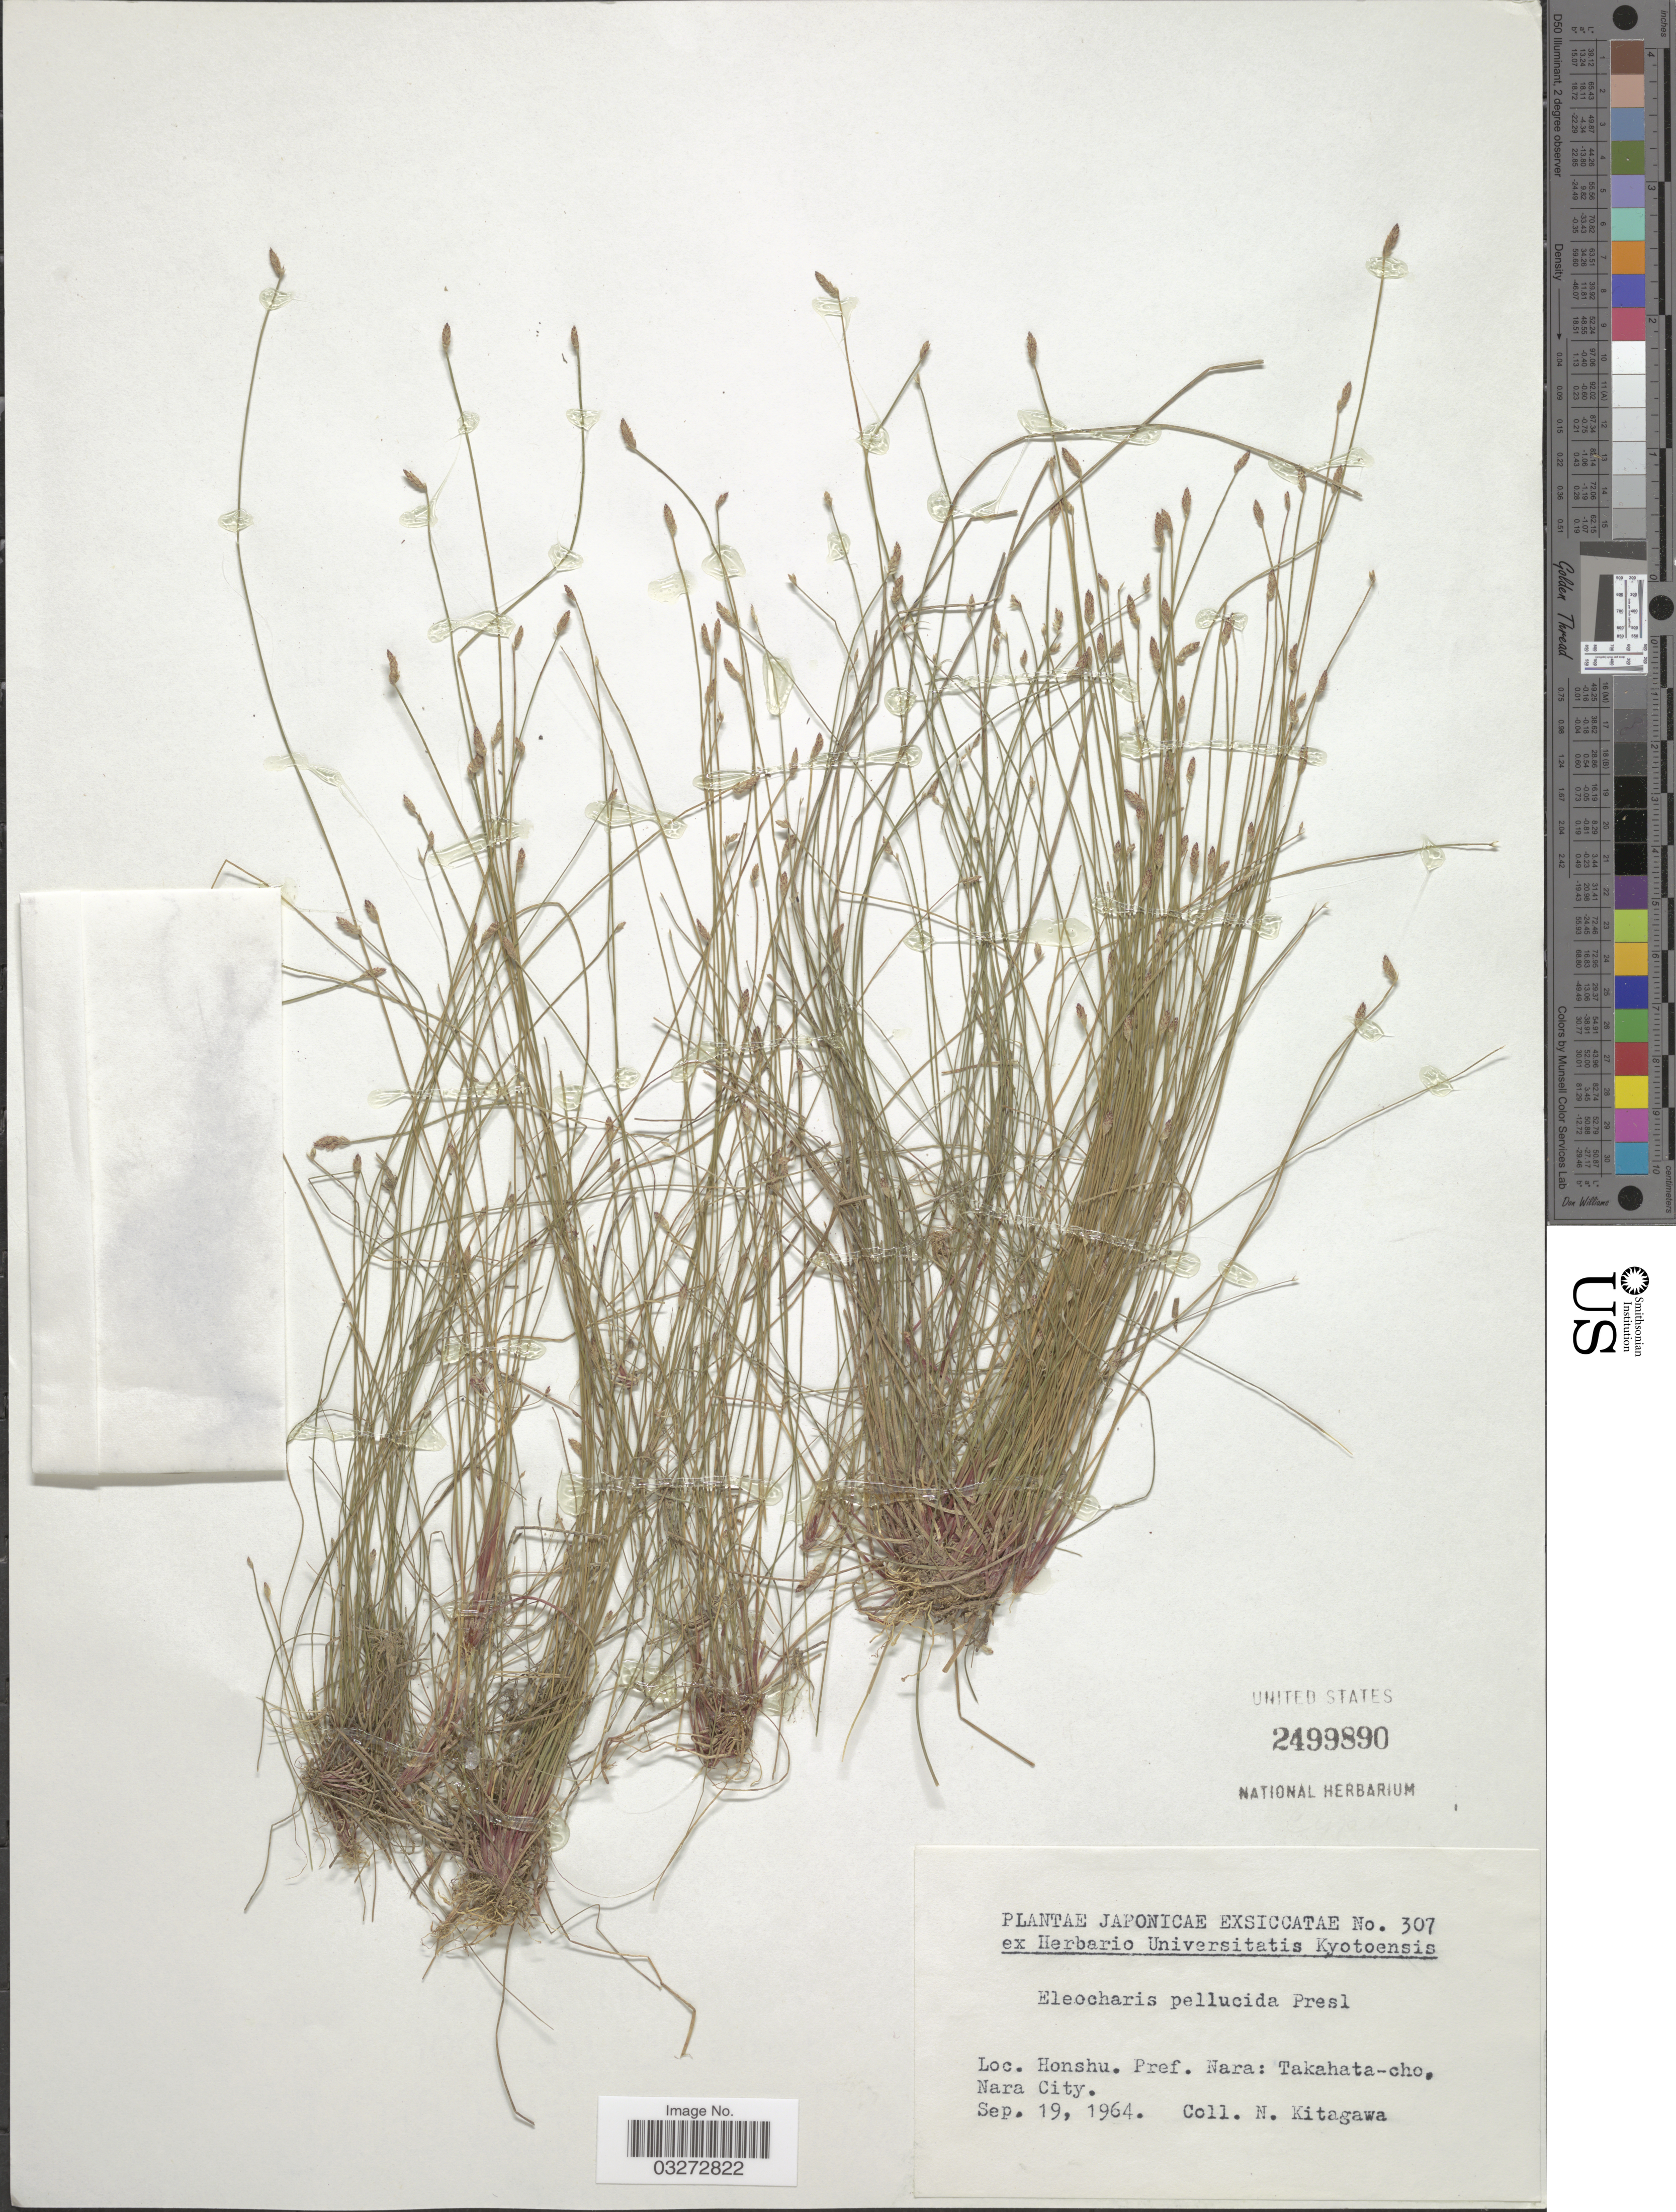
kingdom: Plantae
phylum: Tracheophyta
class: Liliopsida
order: Poales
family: Cyperaceae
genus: Eleocharis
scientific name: Eleocharis pellucida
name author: J. Presl & C. Presl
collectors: N. Kitagawa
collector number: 307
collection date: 1964-09-19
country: Japan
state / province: Nara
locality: Honshu. Pref. Nara: Takahata-cho, Nara City.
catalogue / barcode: US 2499890